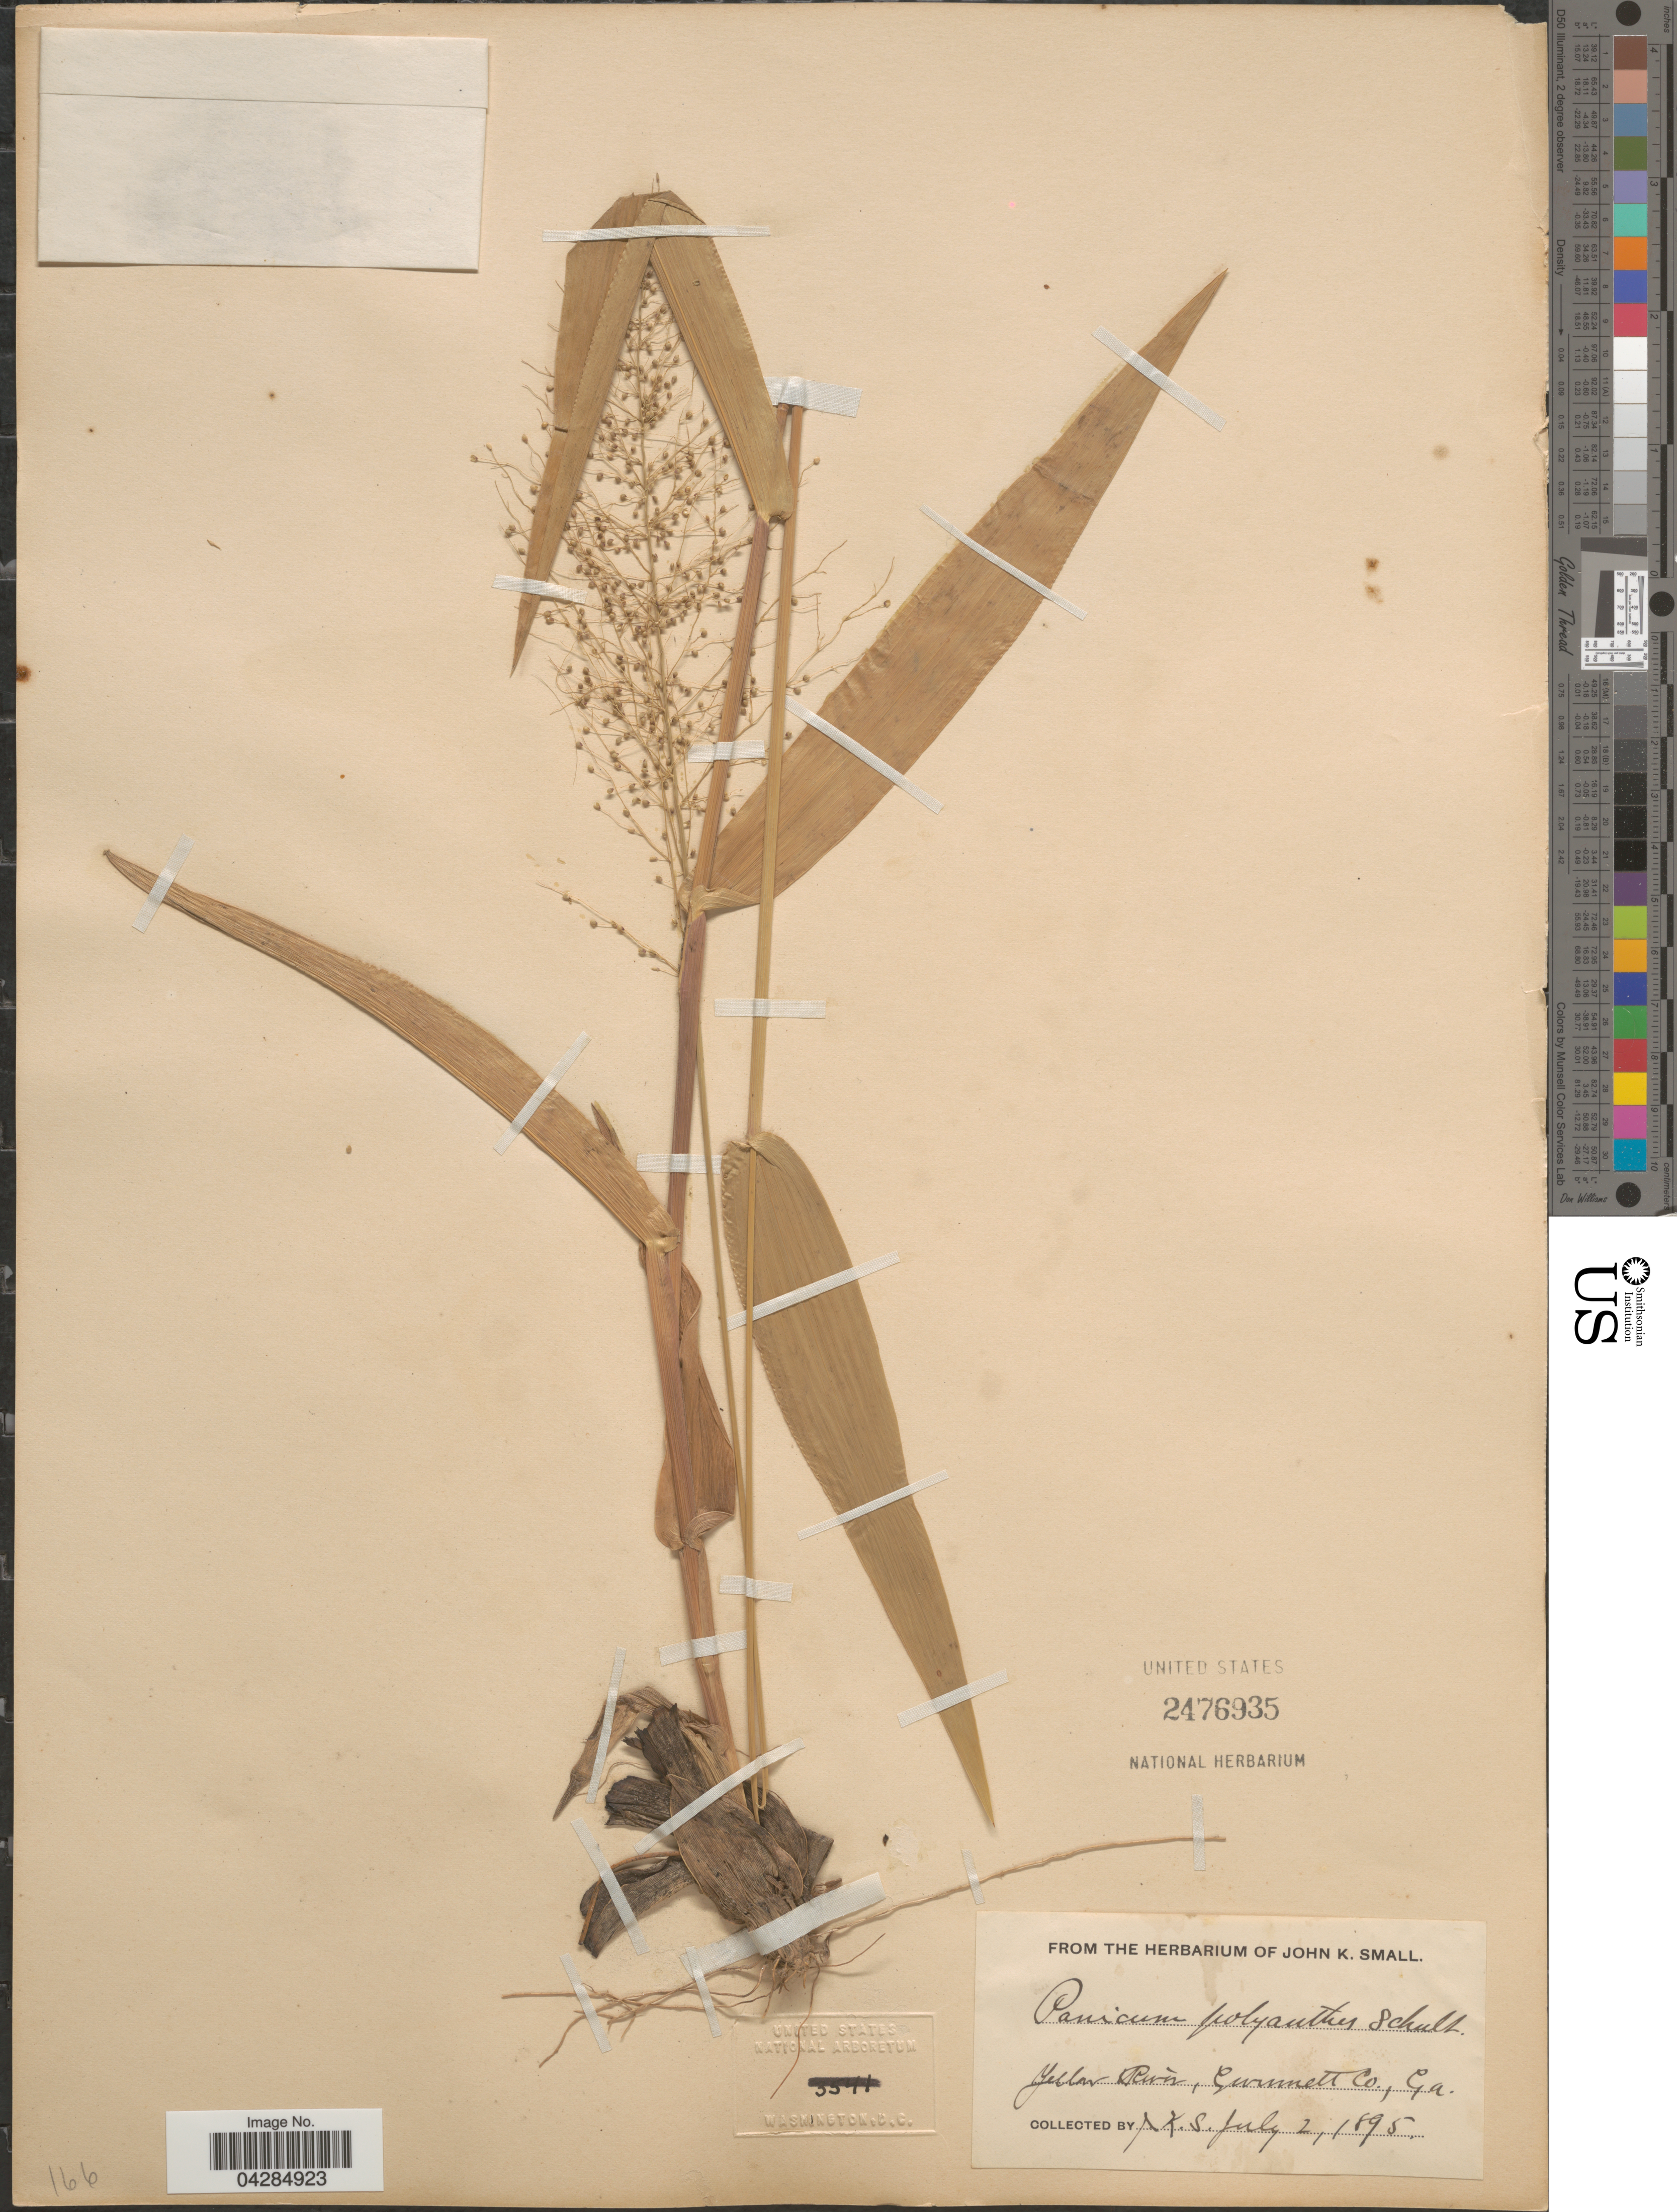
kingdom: Plantae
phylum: Tracheophyta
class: Liliopsida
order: Poales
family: Poaceae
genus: Dichanthelium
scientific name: Dichanthelium polyanthes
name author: (Schult.) Mohlenbr.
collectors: J. K. Small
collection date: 1895-07-02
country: United States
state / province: Georgia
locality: Yellow River, Gwinnett Co.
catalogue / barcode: US 2476935